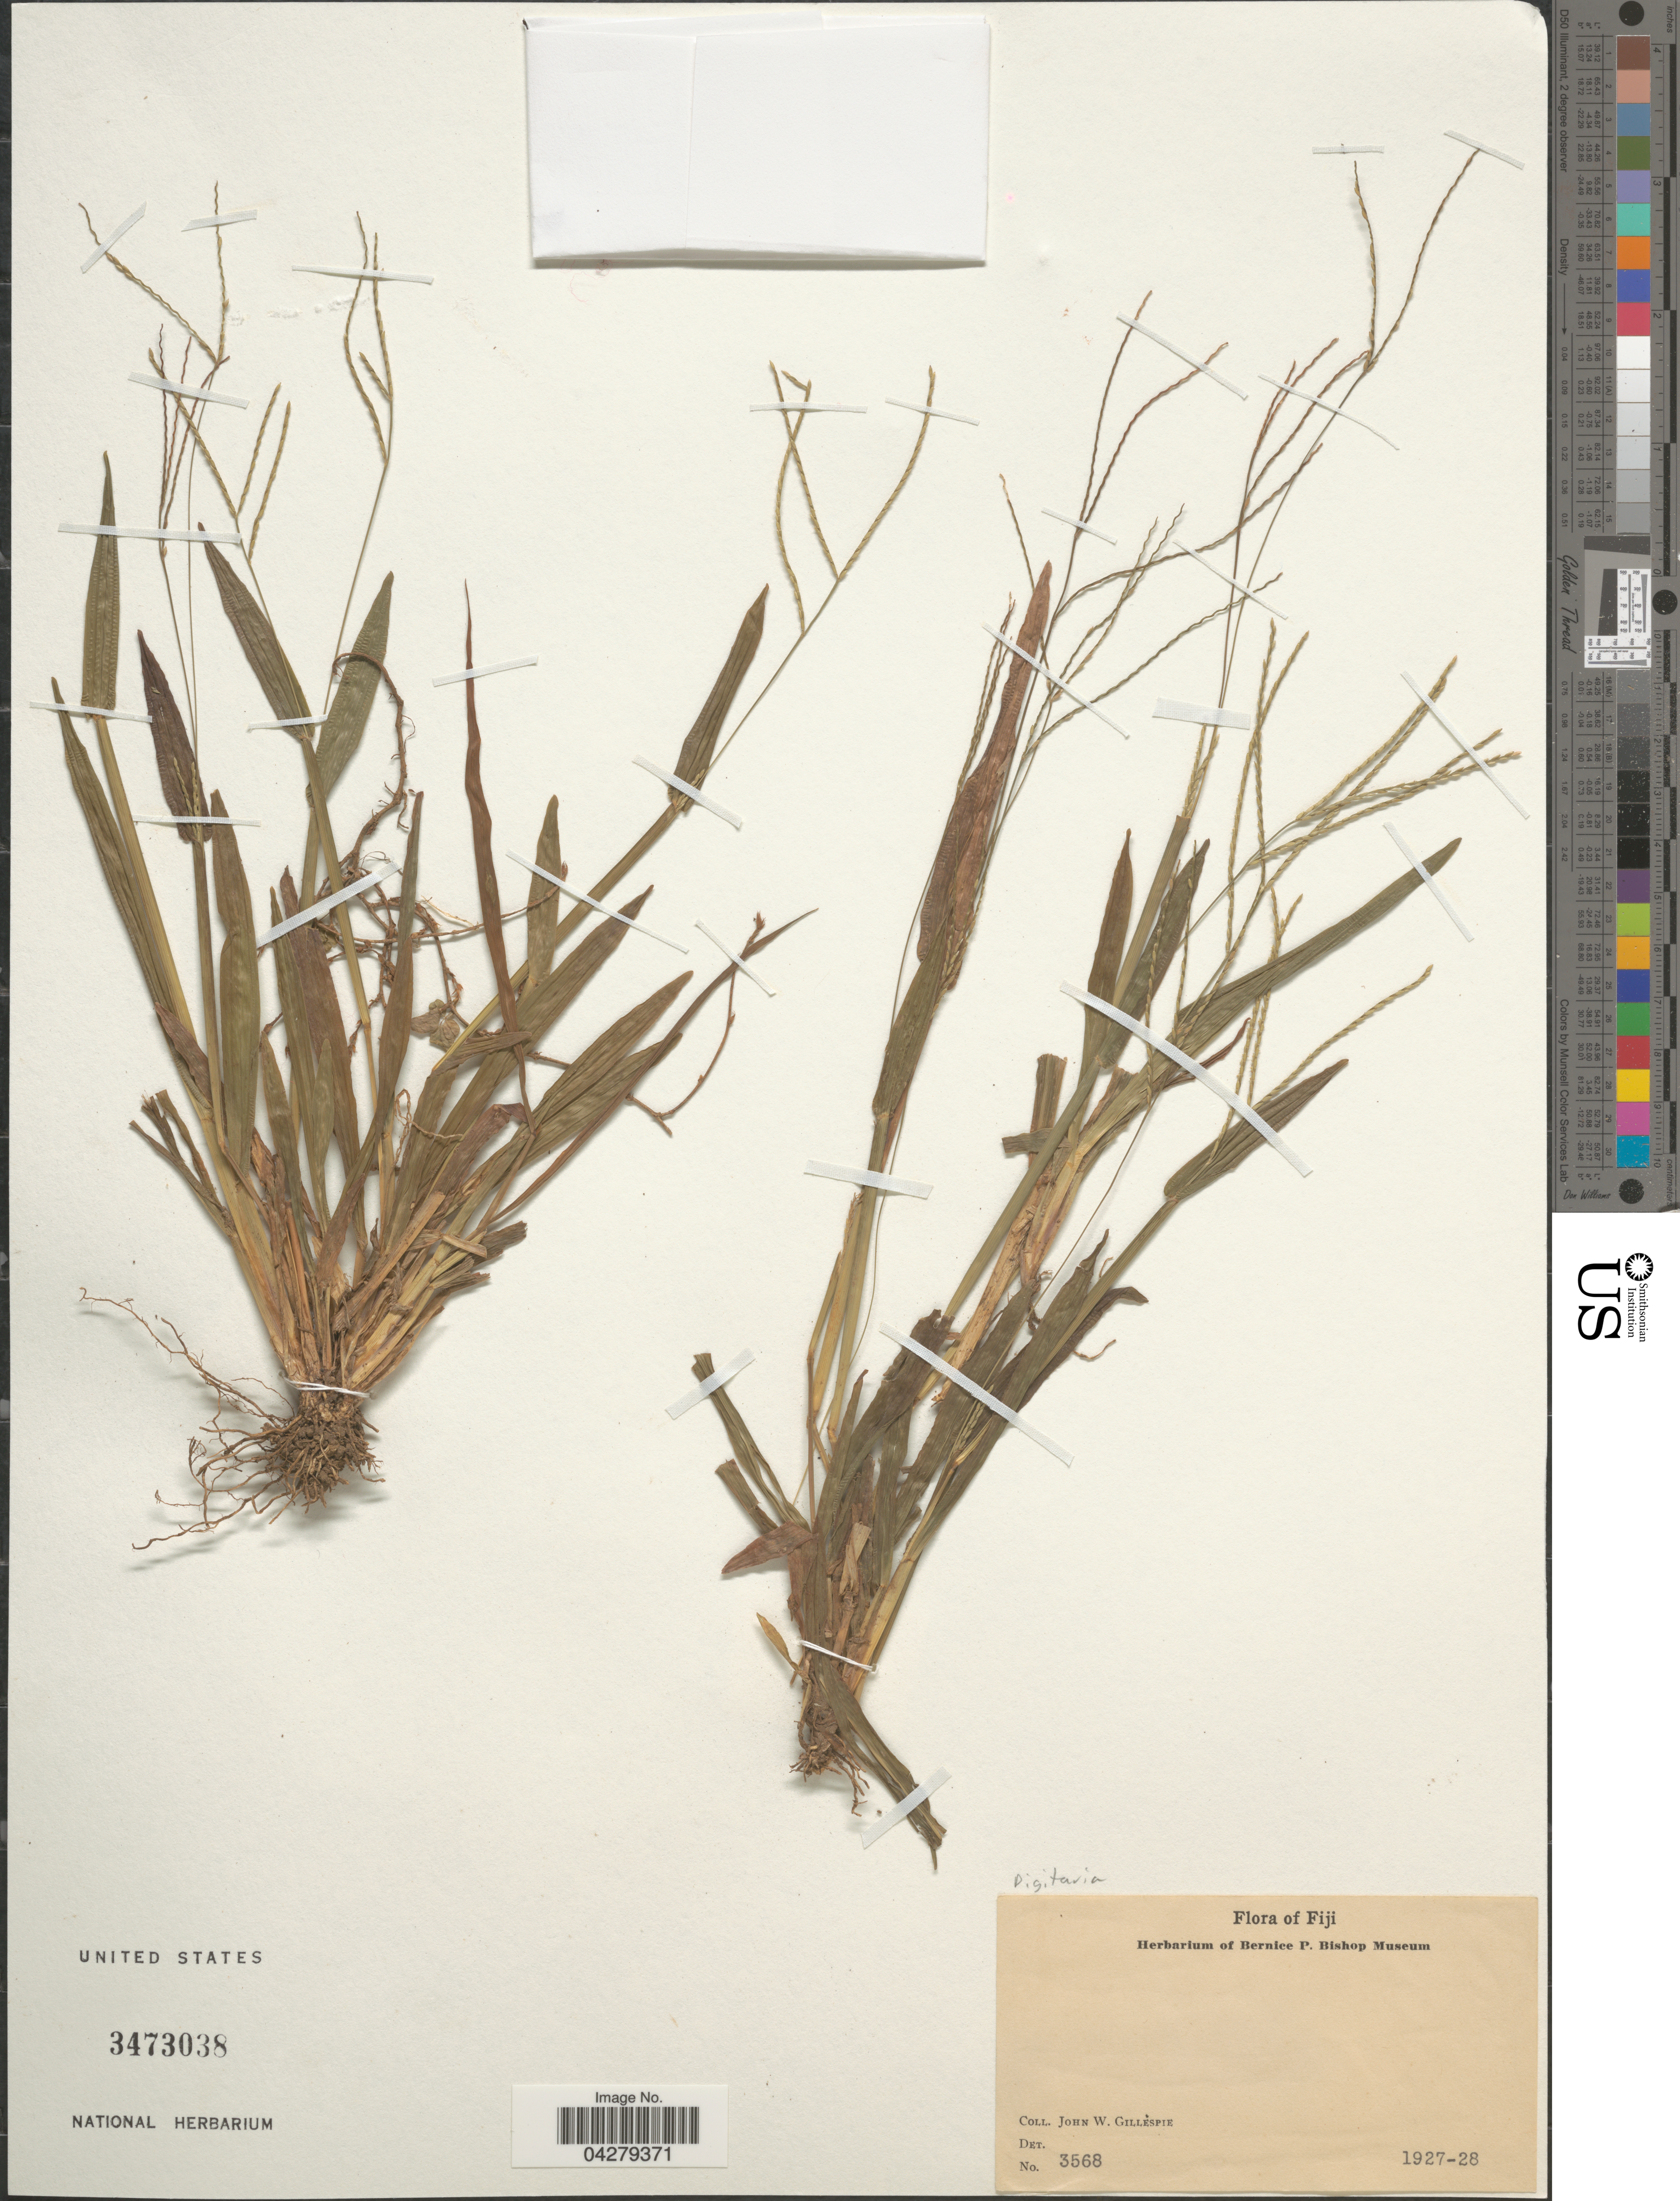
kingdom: Plantae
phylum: Tracheophyta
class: Liliopsida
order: Poales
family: Poaceae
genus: Digitaria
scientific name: Digitaria sp.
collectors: J. W. Gillespie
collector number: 3568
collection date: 1927/1928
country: Fiji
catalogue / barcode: US 3473038